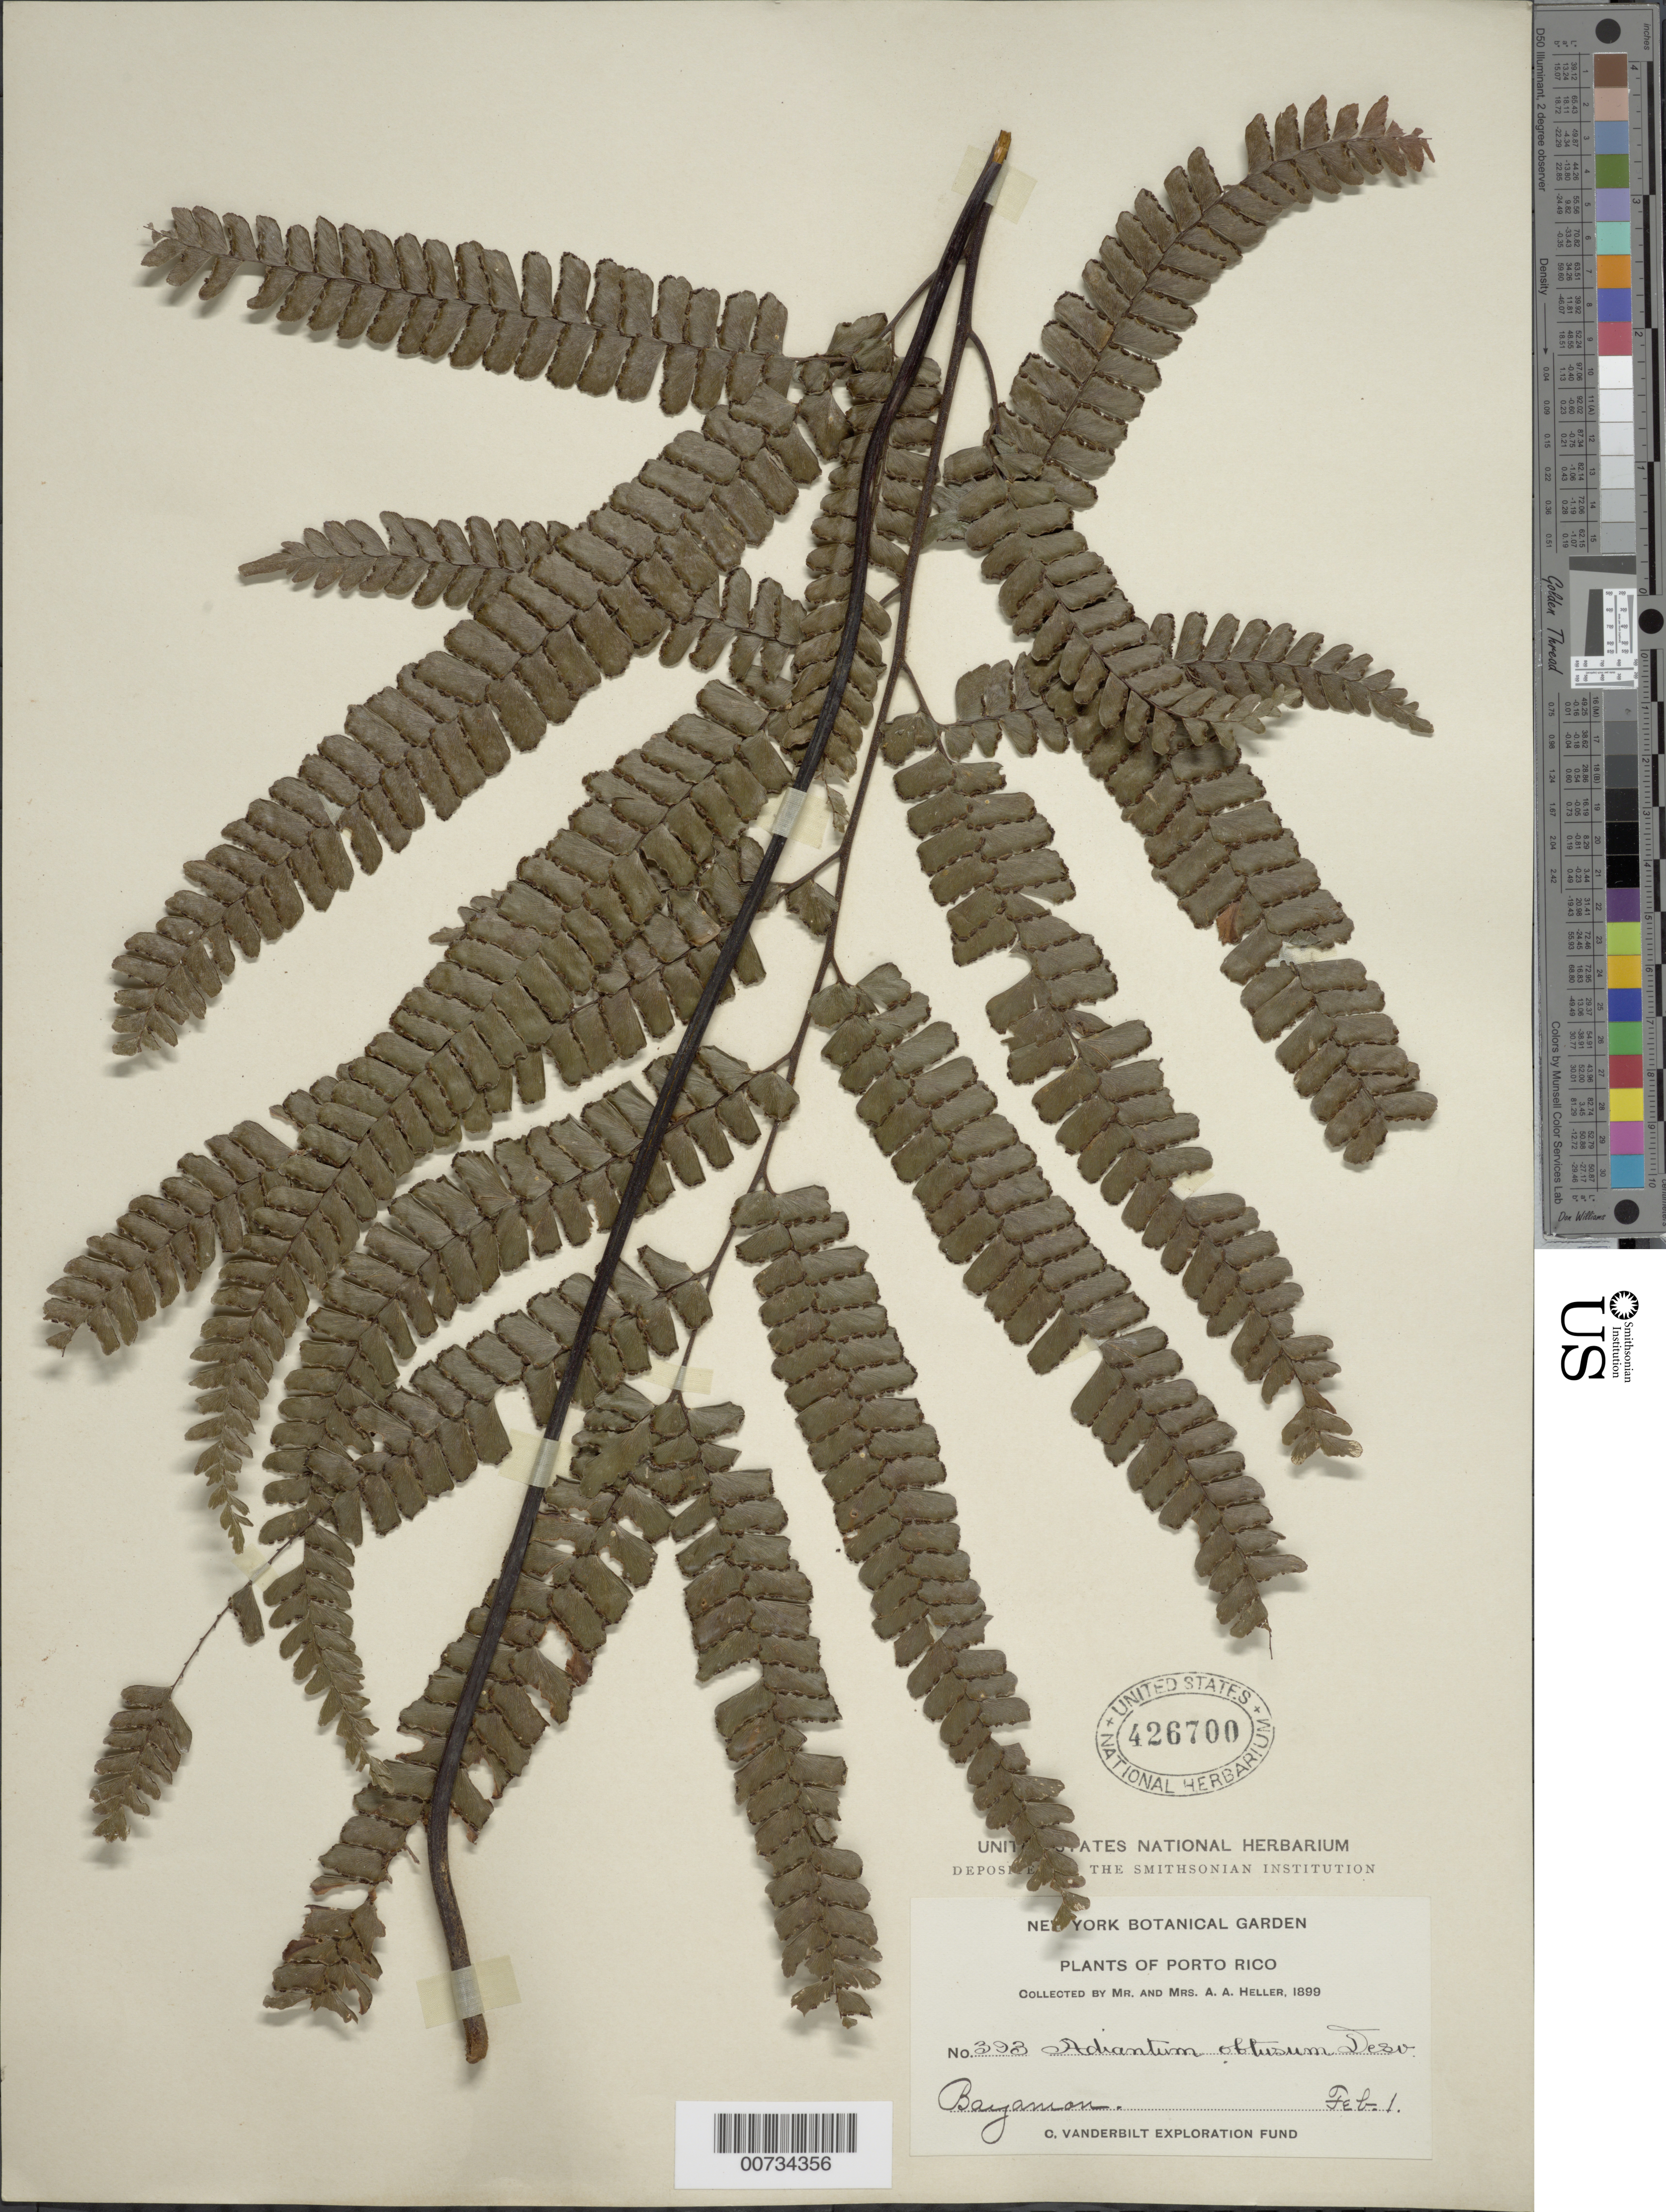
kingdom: Plantae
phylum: Tracheophyta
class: Polypodiopsida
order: Polypodiales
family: Pteridaceae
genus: Adiantum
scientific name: Adiantum pyramidale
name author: (L.) Willd.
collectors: A. A. Heller & E. G. Heller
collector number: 393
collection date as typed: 01 Feb 1899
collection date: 1899-02-01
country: Puerto Rico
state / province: Bayamón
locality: Bayamon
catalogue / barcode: US 426700